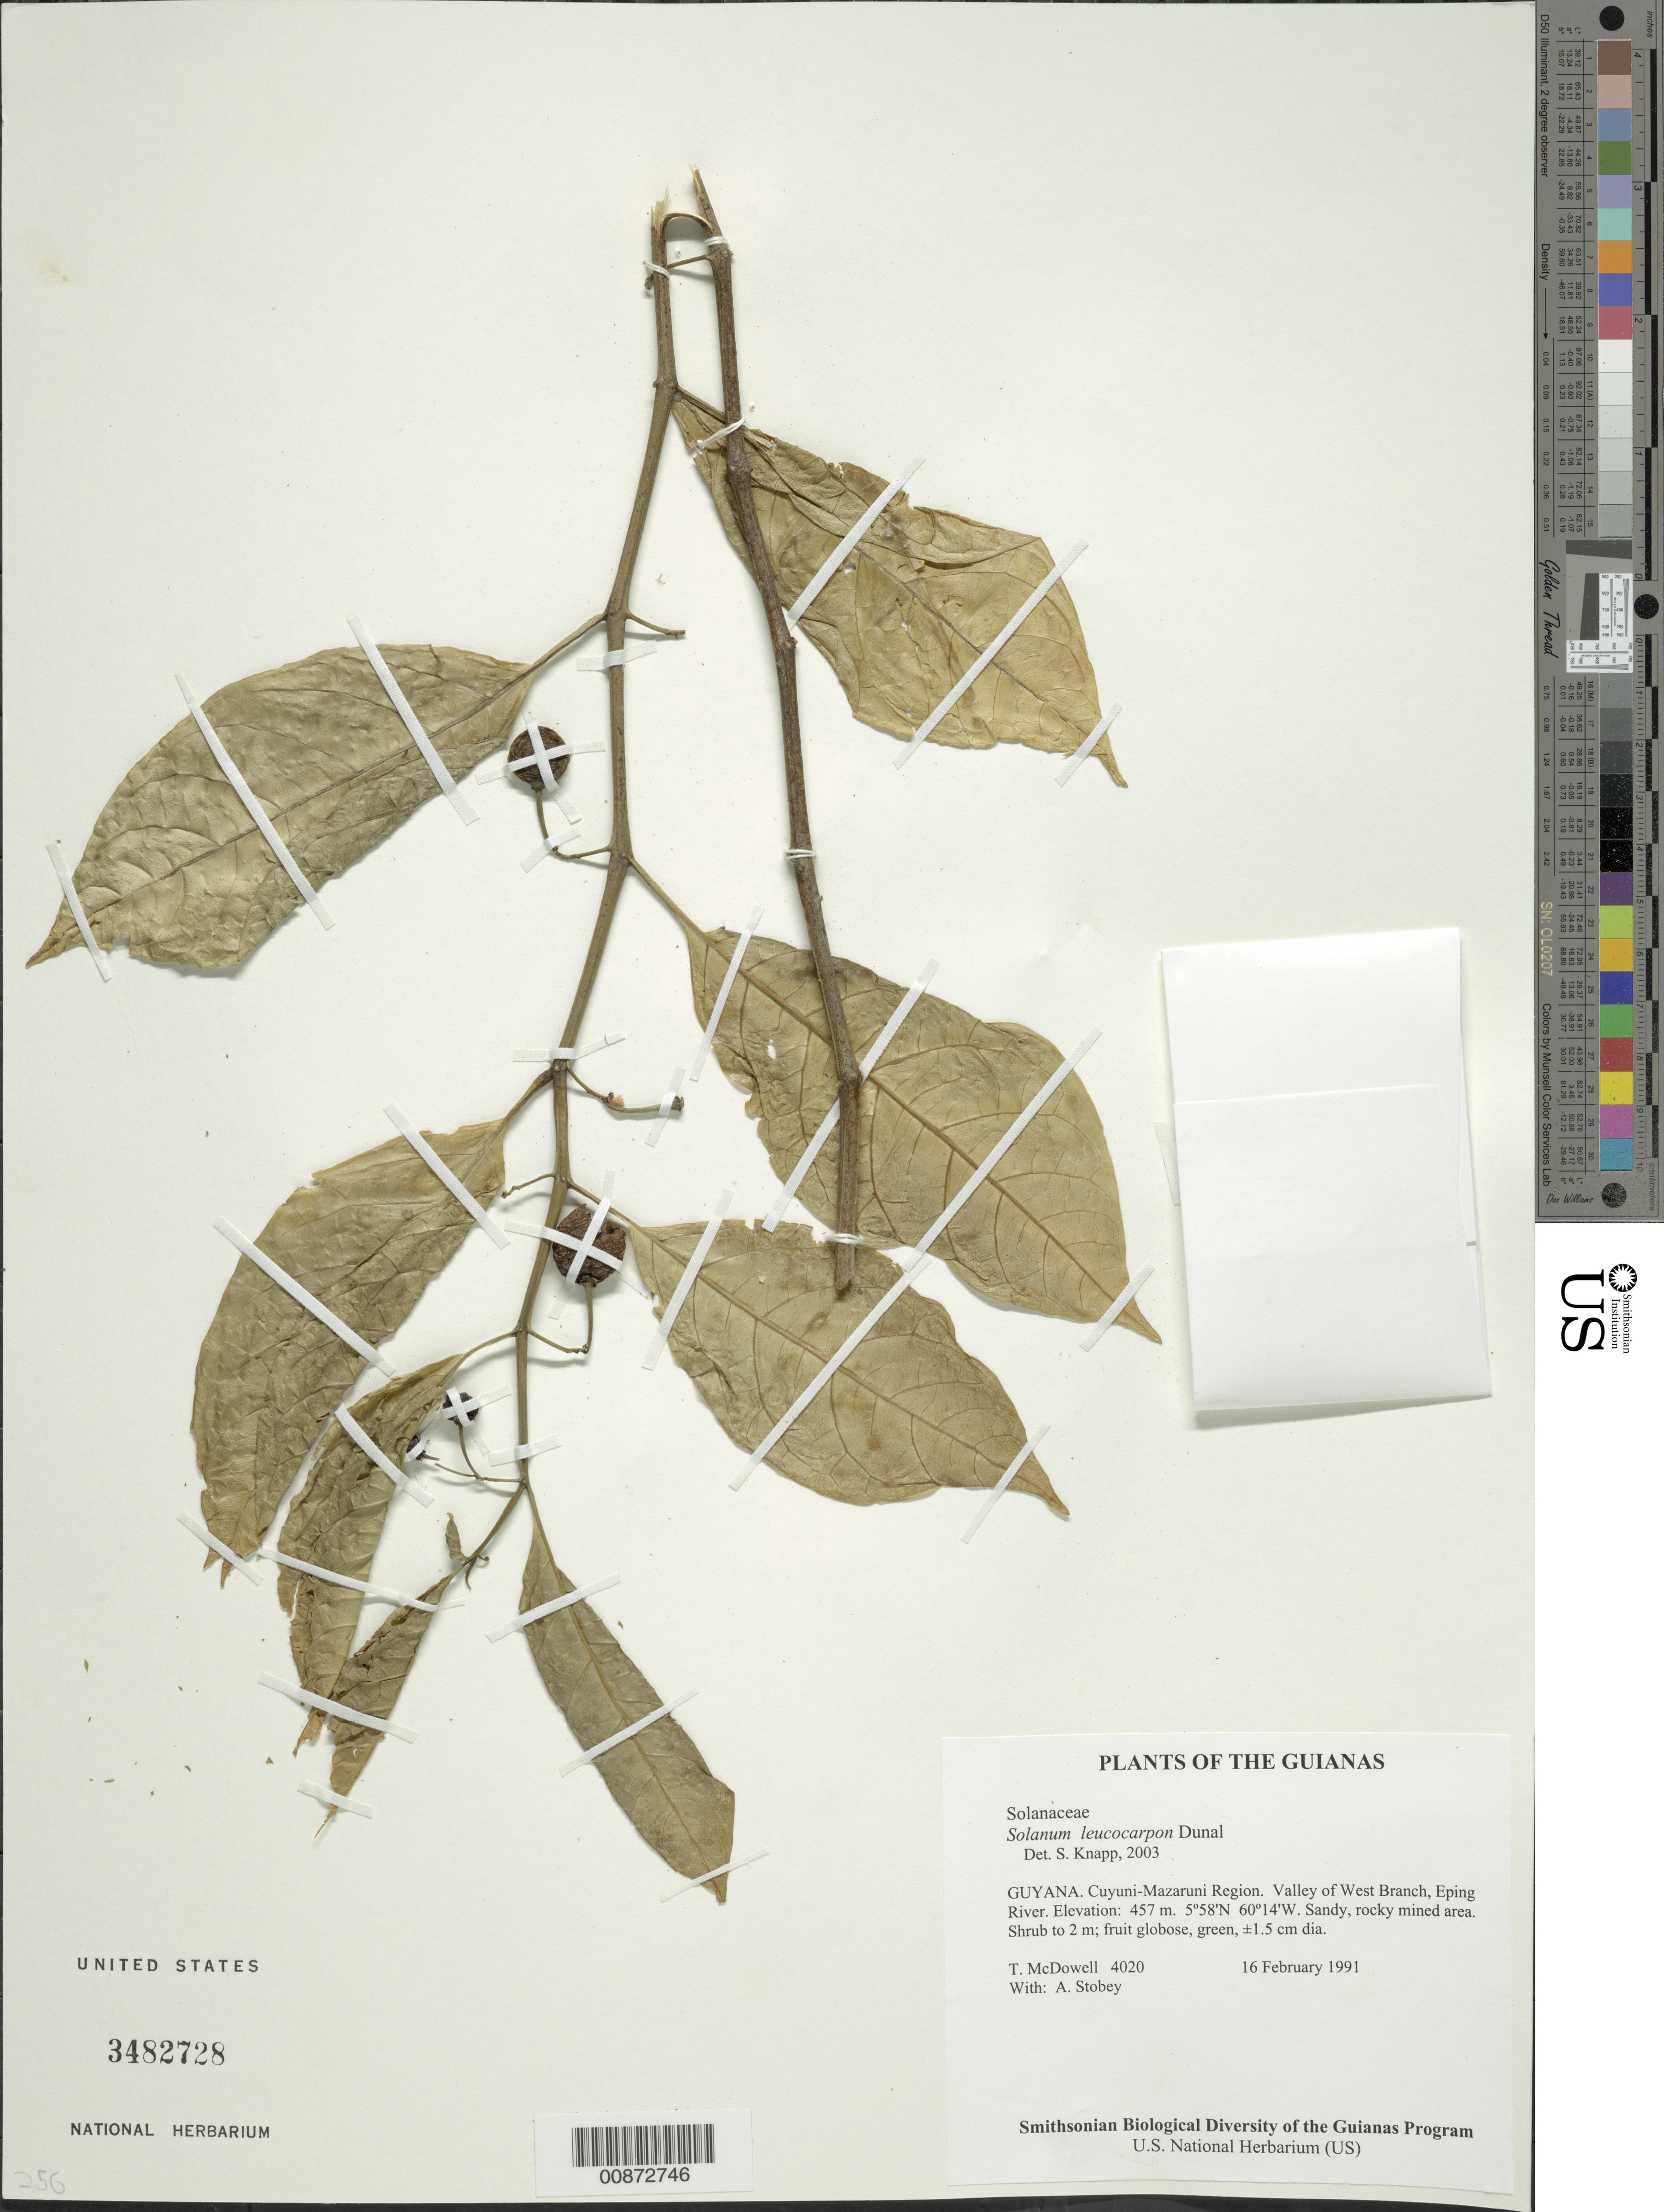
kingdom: Plantae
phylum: Tracheophyta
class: Magnoliopsida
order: Solanales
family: Solanaceae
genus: Solanum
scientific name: Solanum leucocarpon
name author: Dunal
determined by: Knapp, S. D.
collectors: T. McDowell & A. Stobey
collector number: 4020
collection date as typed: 16 February 1991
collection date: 1991-02-16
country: Guyana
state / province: Cuyuni-Mazaruni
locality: Valley of West Branch, Eping River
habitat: Sandy, rocky mined area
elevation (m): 457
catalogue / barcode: US 3482728